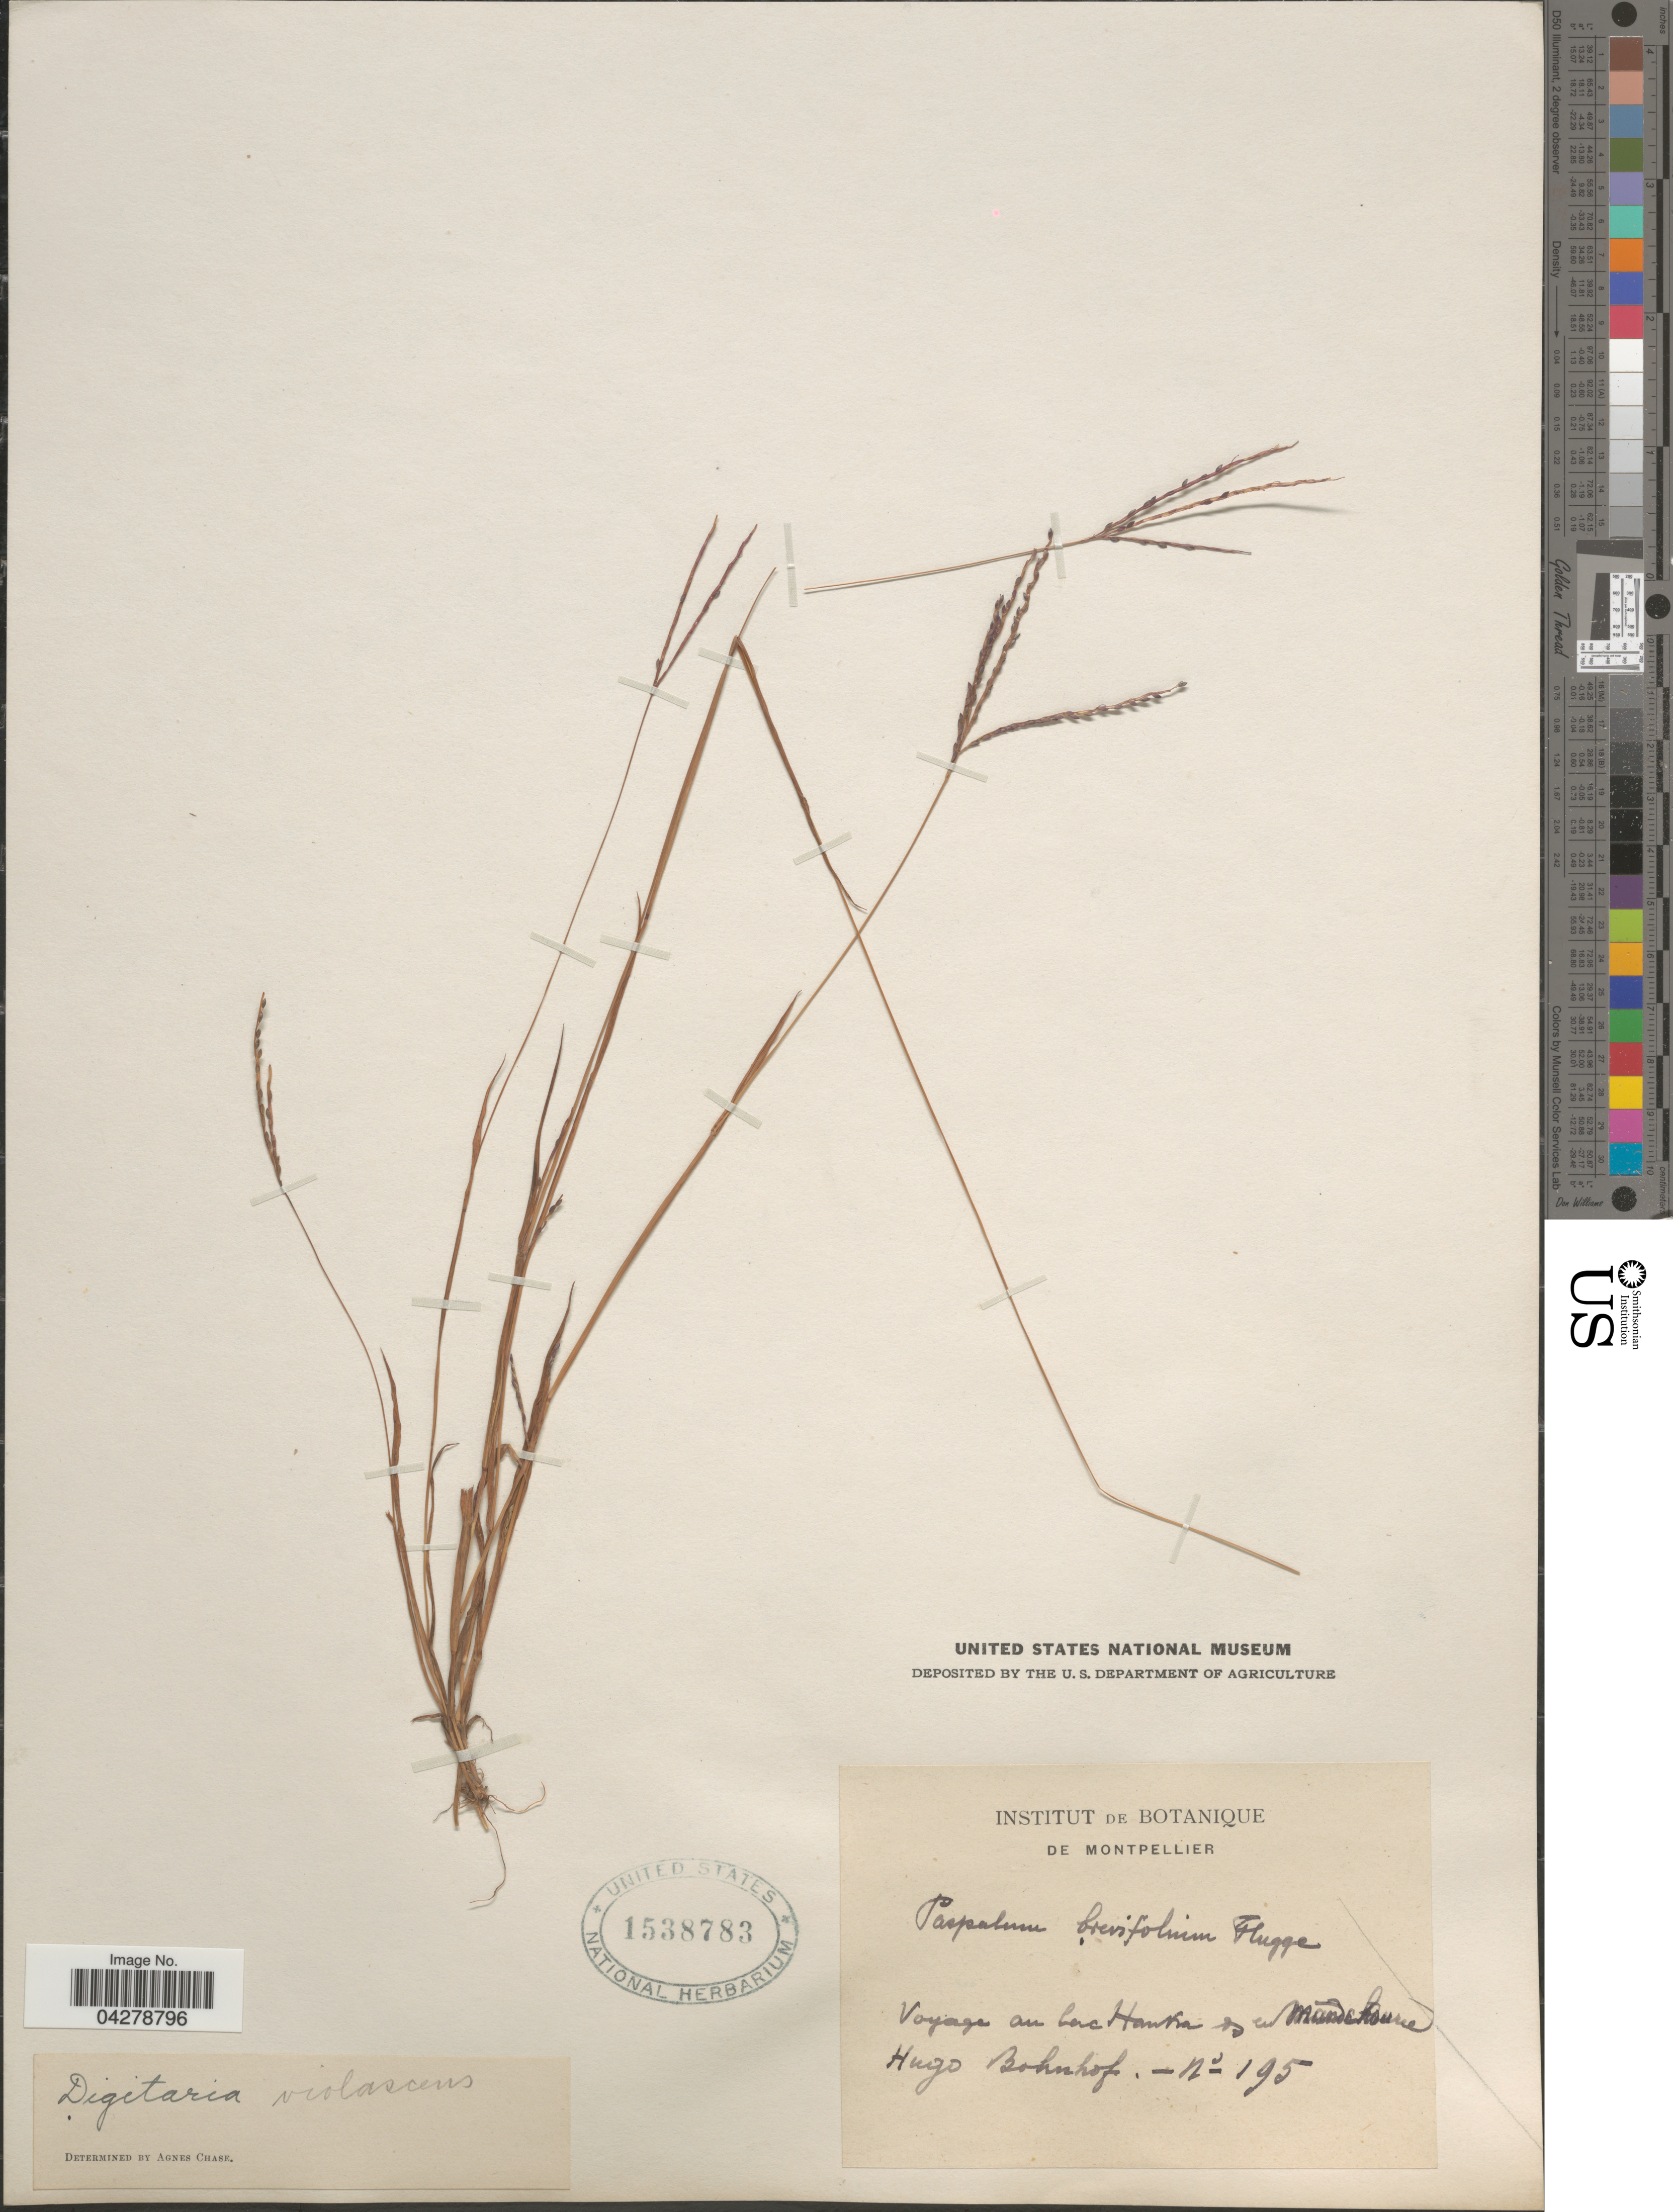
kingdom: Plantae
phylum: Tracheophyta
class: Liliopsida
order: Poales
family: Poaceae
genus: Digitaria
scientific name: Digitaria violascens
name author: Link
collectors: H. Bohnhof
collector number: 195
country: China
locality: Voyage au lac Hanka os Manchouree.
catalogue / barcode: US 1538783